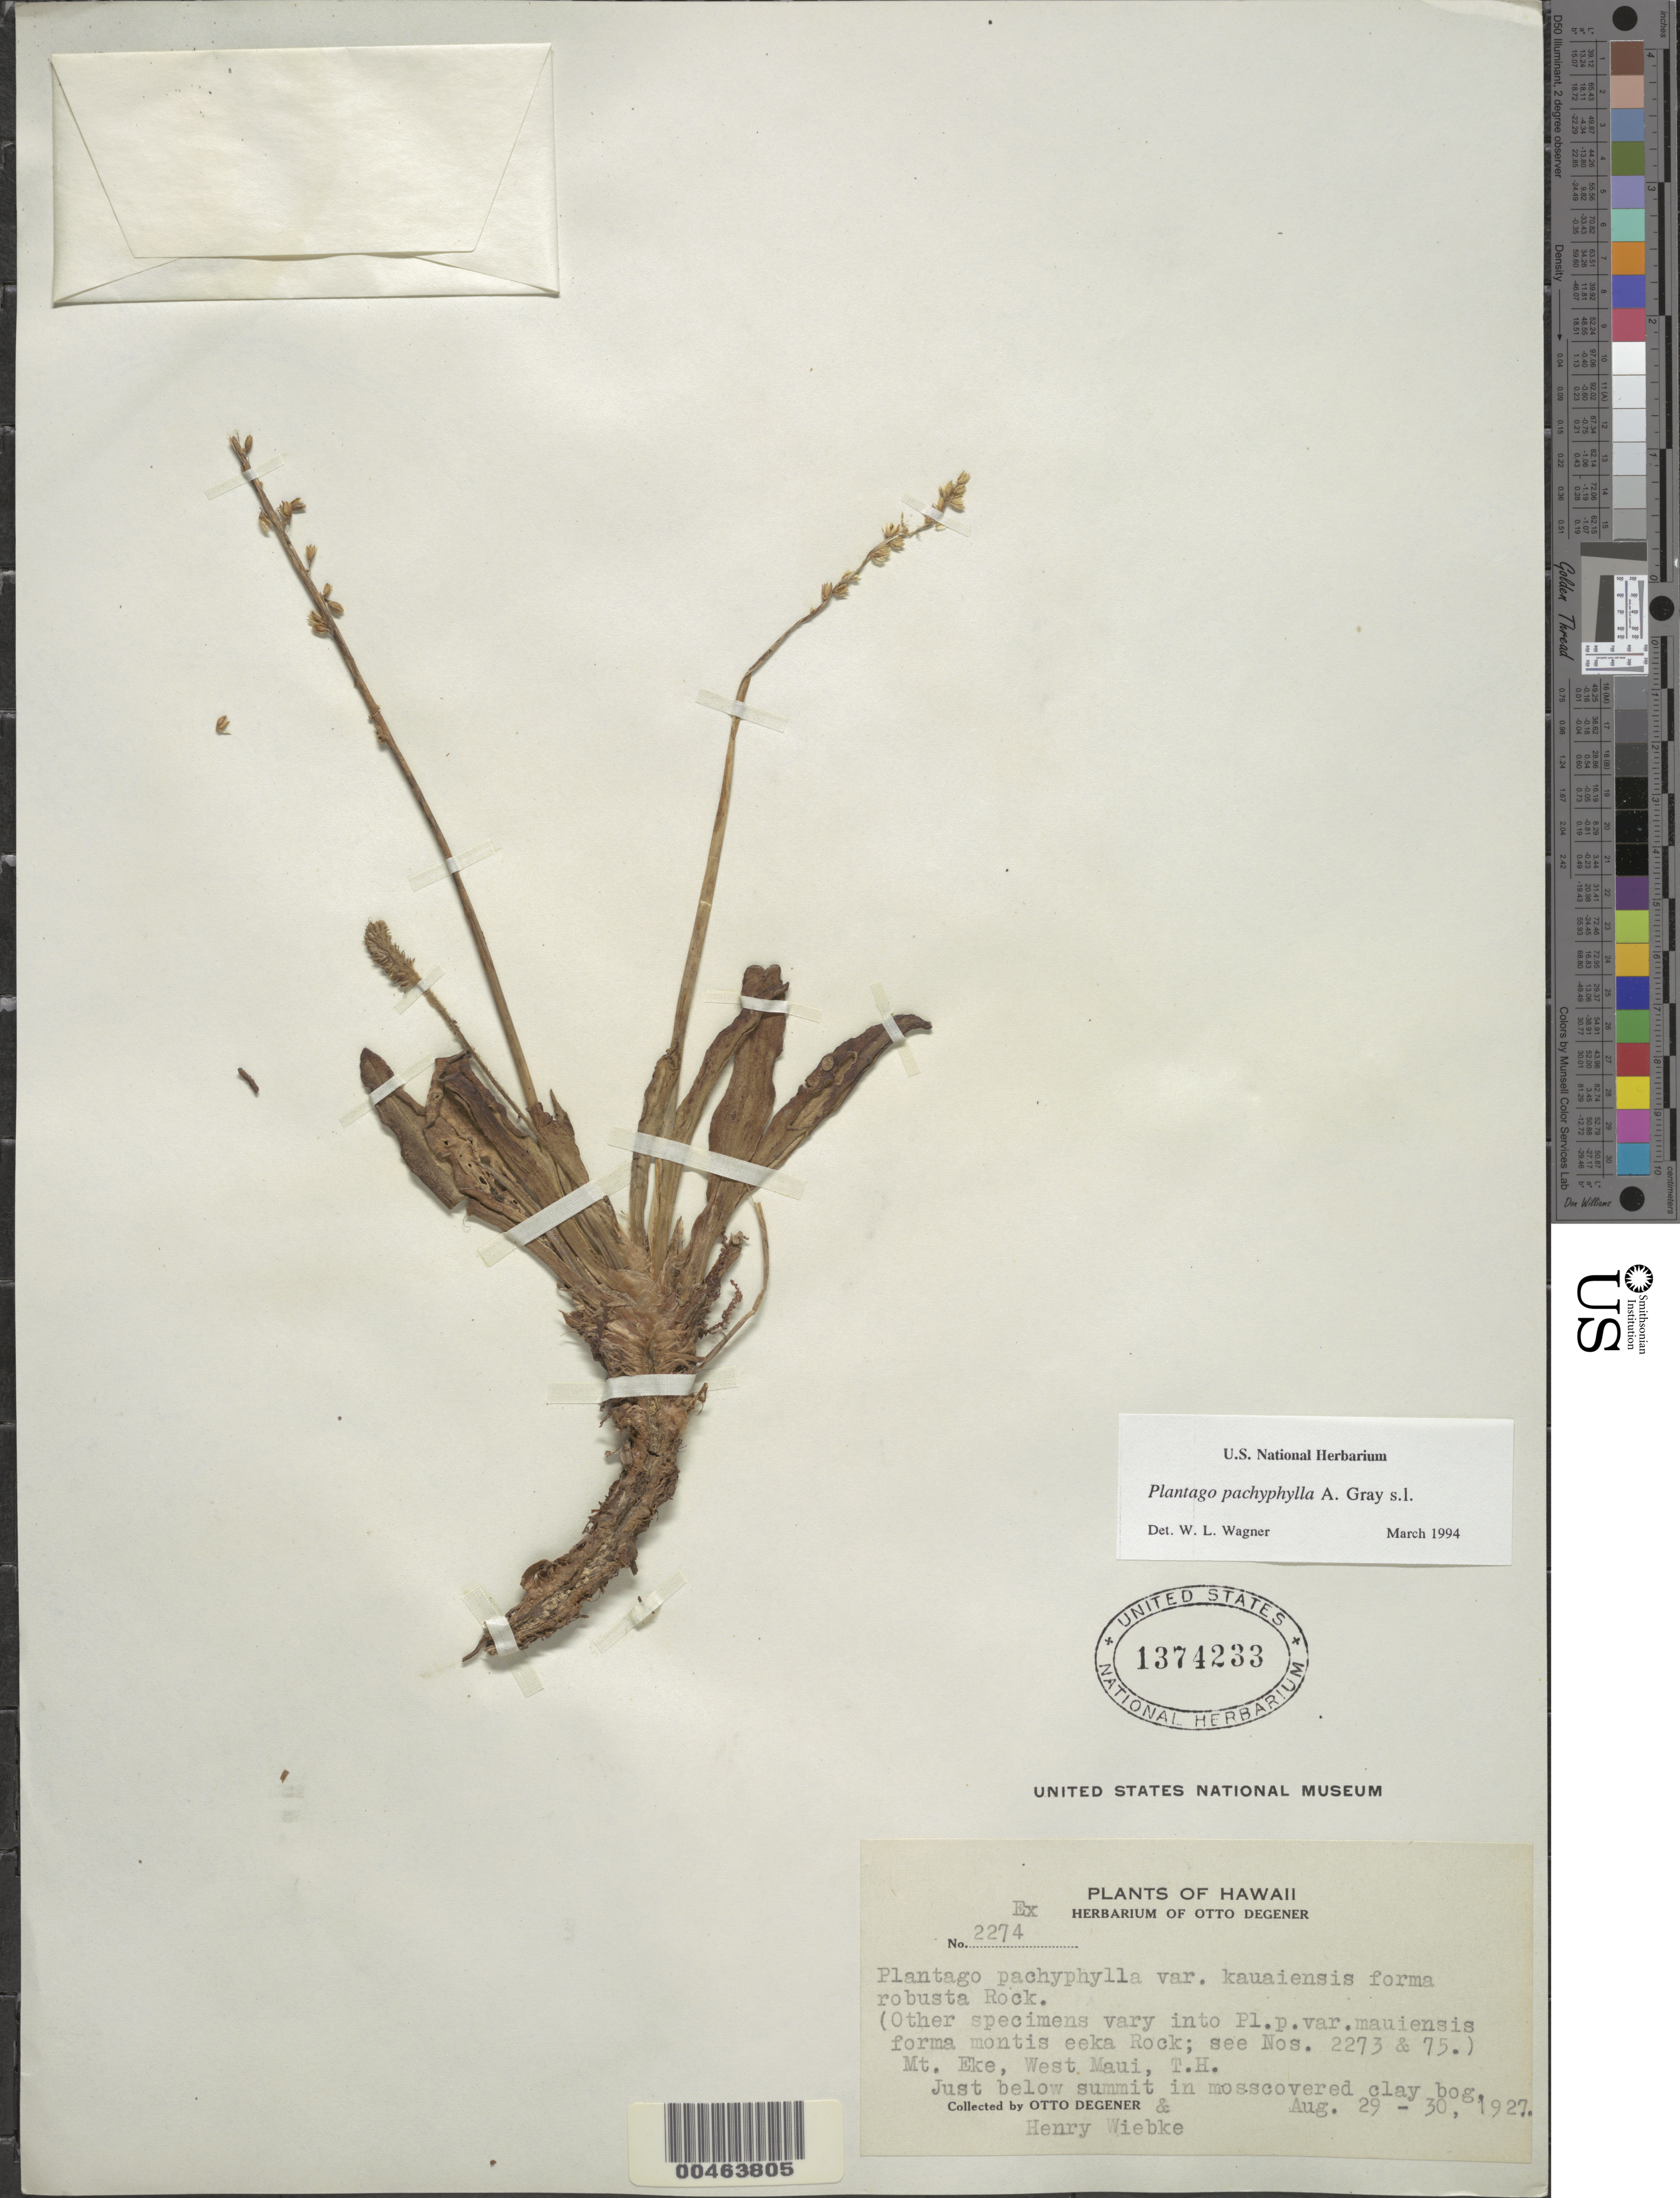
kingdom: Plantae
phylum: Tracheophyta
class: Magnoliopsida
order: Lamiales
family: Plantaginaceae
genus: Plantago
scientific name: Plantago pachyphylla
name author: A. Gray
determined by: Wagner, W. L., (BOT), Smithsonian Institution - National Museum of Natural History (UNITED STATES)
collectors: O. Degener, O. Degener & H. Wiebke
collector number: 2274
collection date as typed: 29 Aug 1927 to 3 Aug 1927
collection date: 1927-08-03/1927-08-29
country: United States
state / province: Hawaii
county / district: Maui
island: Maui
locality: Mt. Eke, West Maui - just below summit in bog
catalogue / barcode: US 1374233